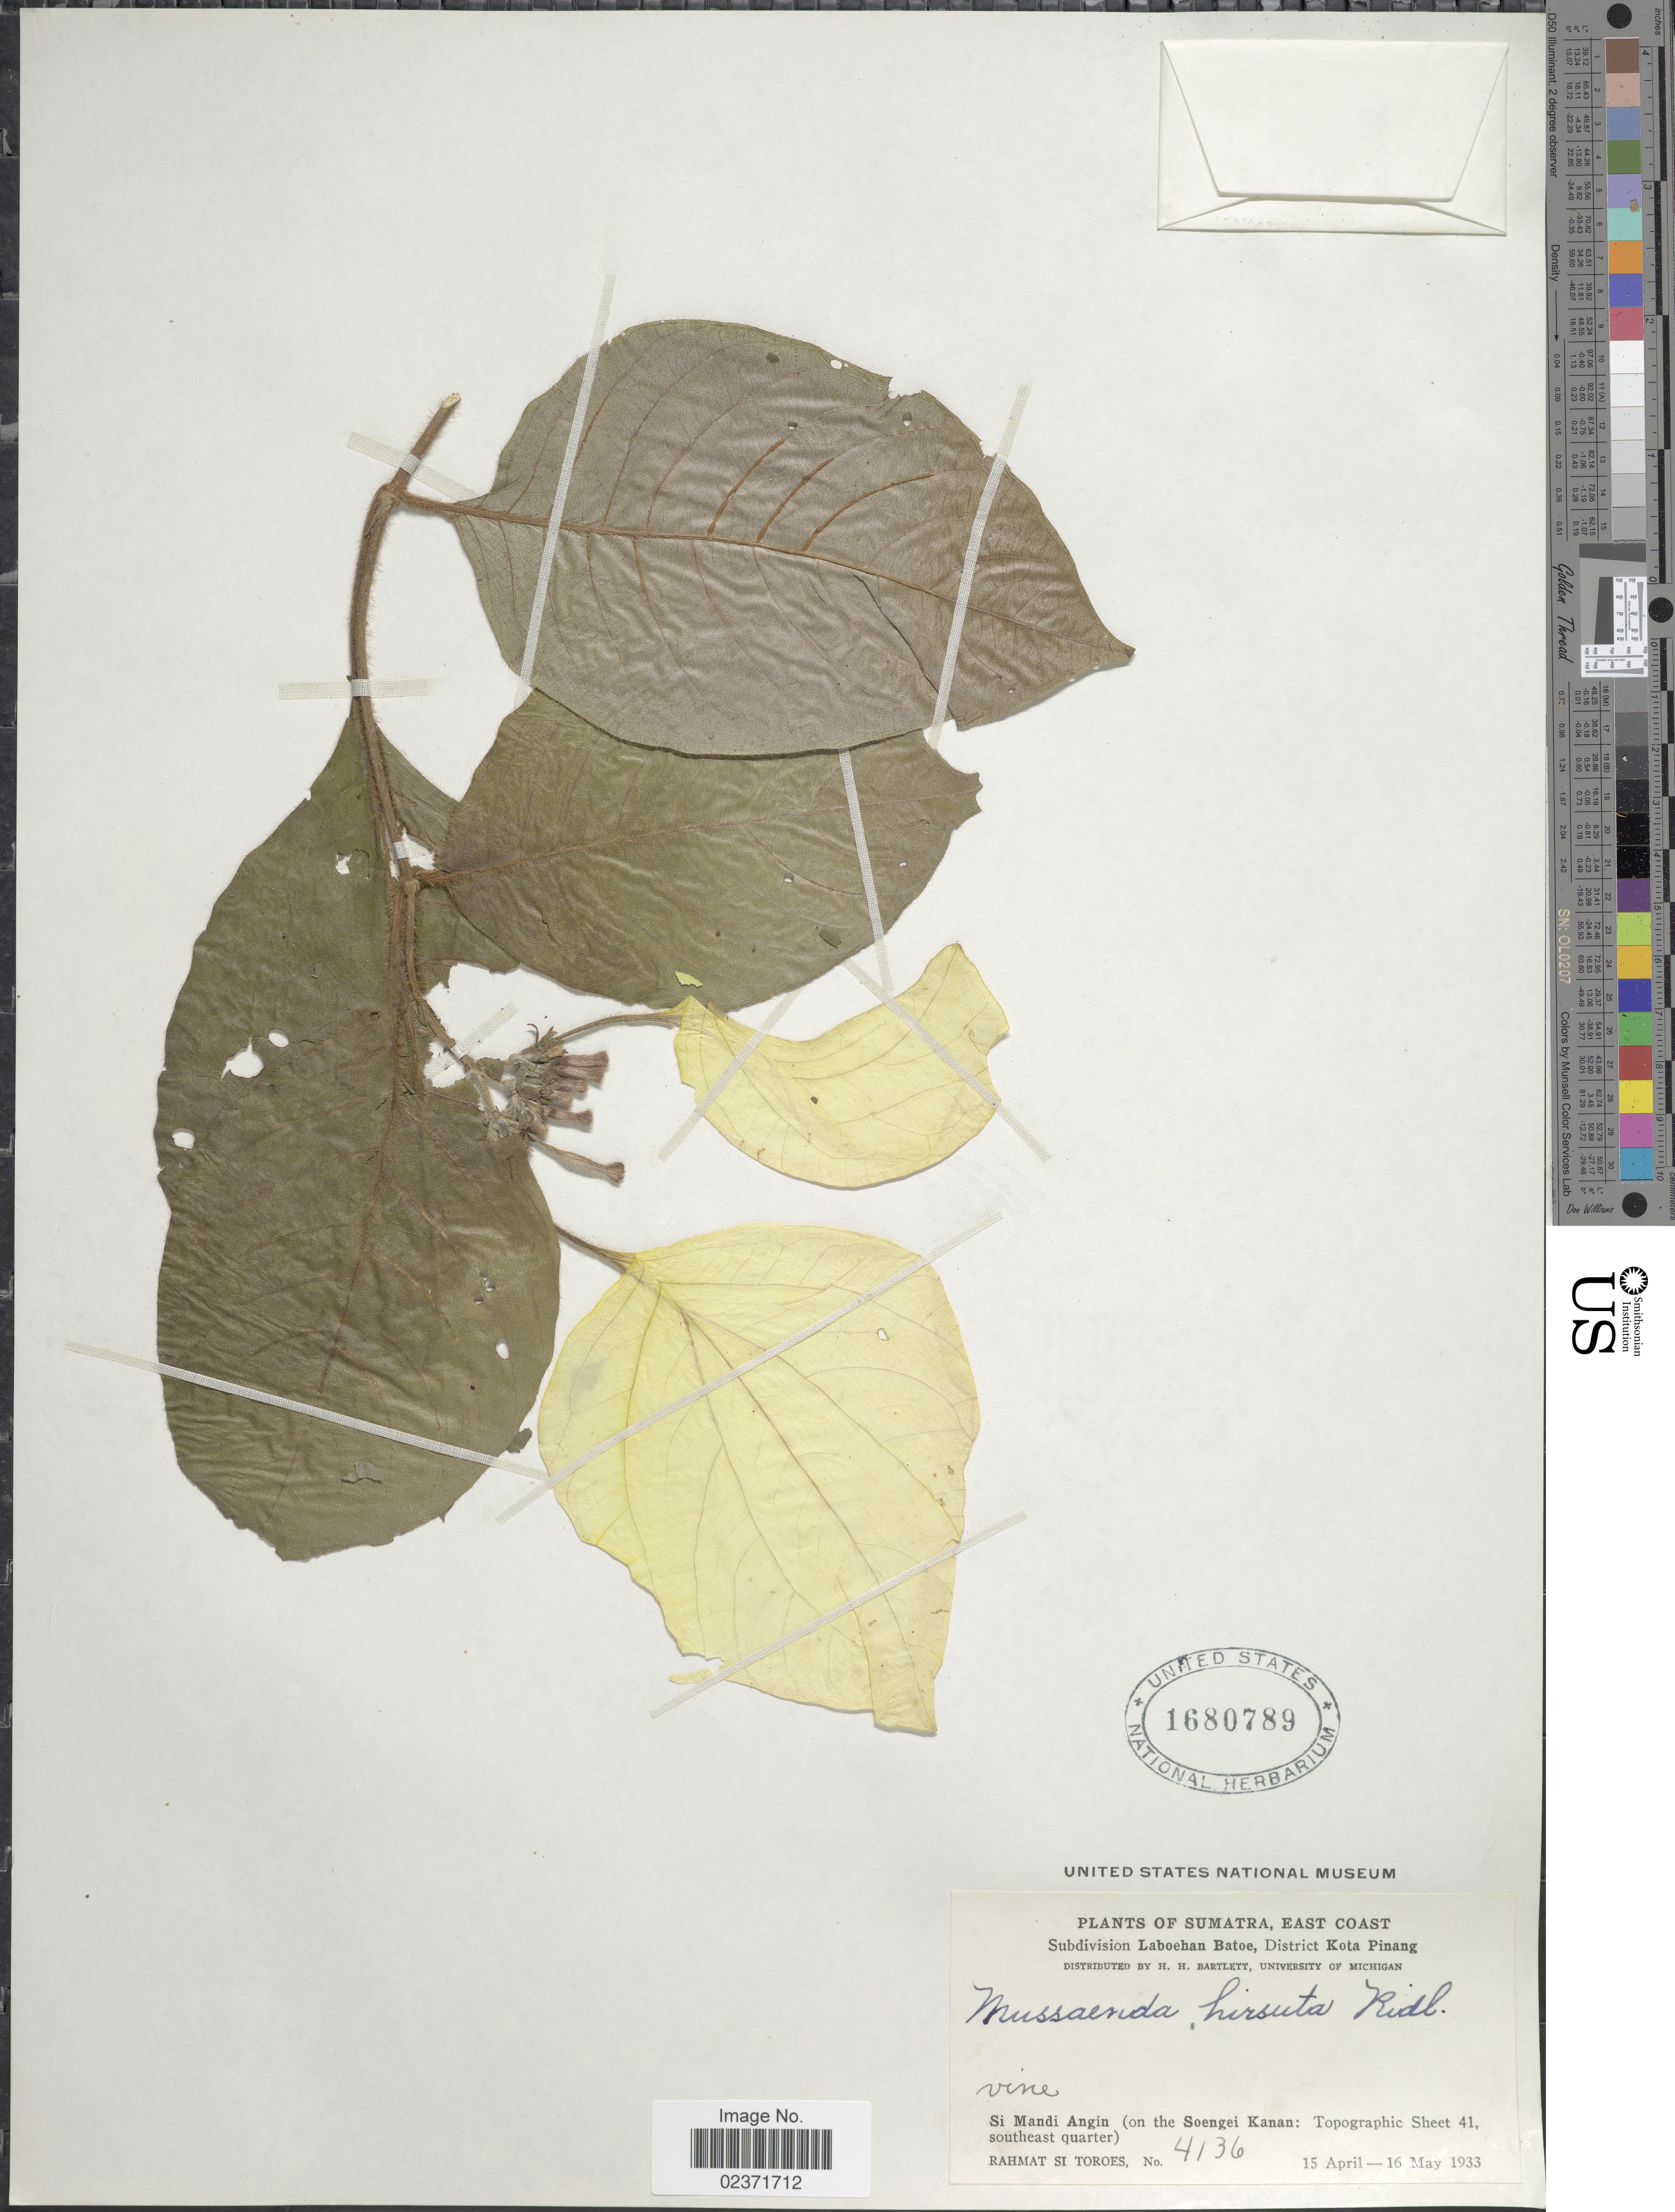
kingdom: Plantae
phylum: Tracheophyta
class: Magnoliopsida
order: Gentianales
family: Rubiaceae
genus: Mussaenda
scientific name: Mussaenda hirsuta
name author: Ridl.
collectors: Rahmat Si Boeea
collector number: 4136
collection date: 1933-04-15/1933-05-16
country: Indonesia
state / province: Sumatra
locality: East Coast. Subdivision Laboehan Batoe, District Kota Pinang. Si Mandi Angin (on the Soengei Kanan: Topographic Sheet 41, southeast quarter)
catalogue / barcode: US 1680789